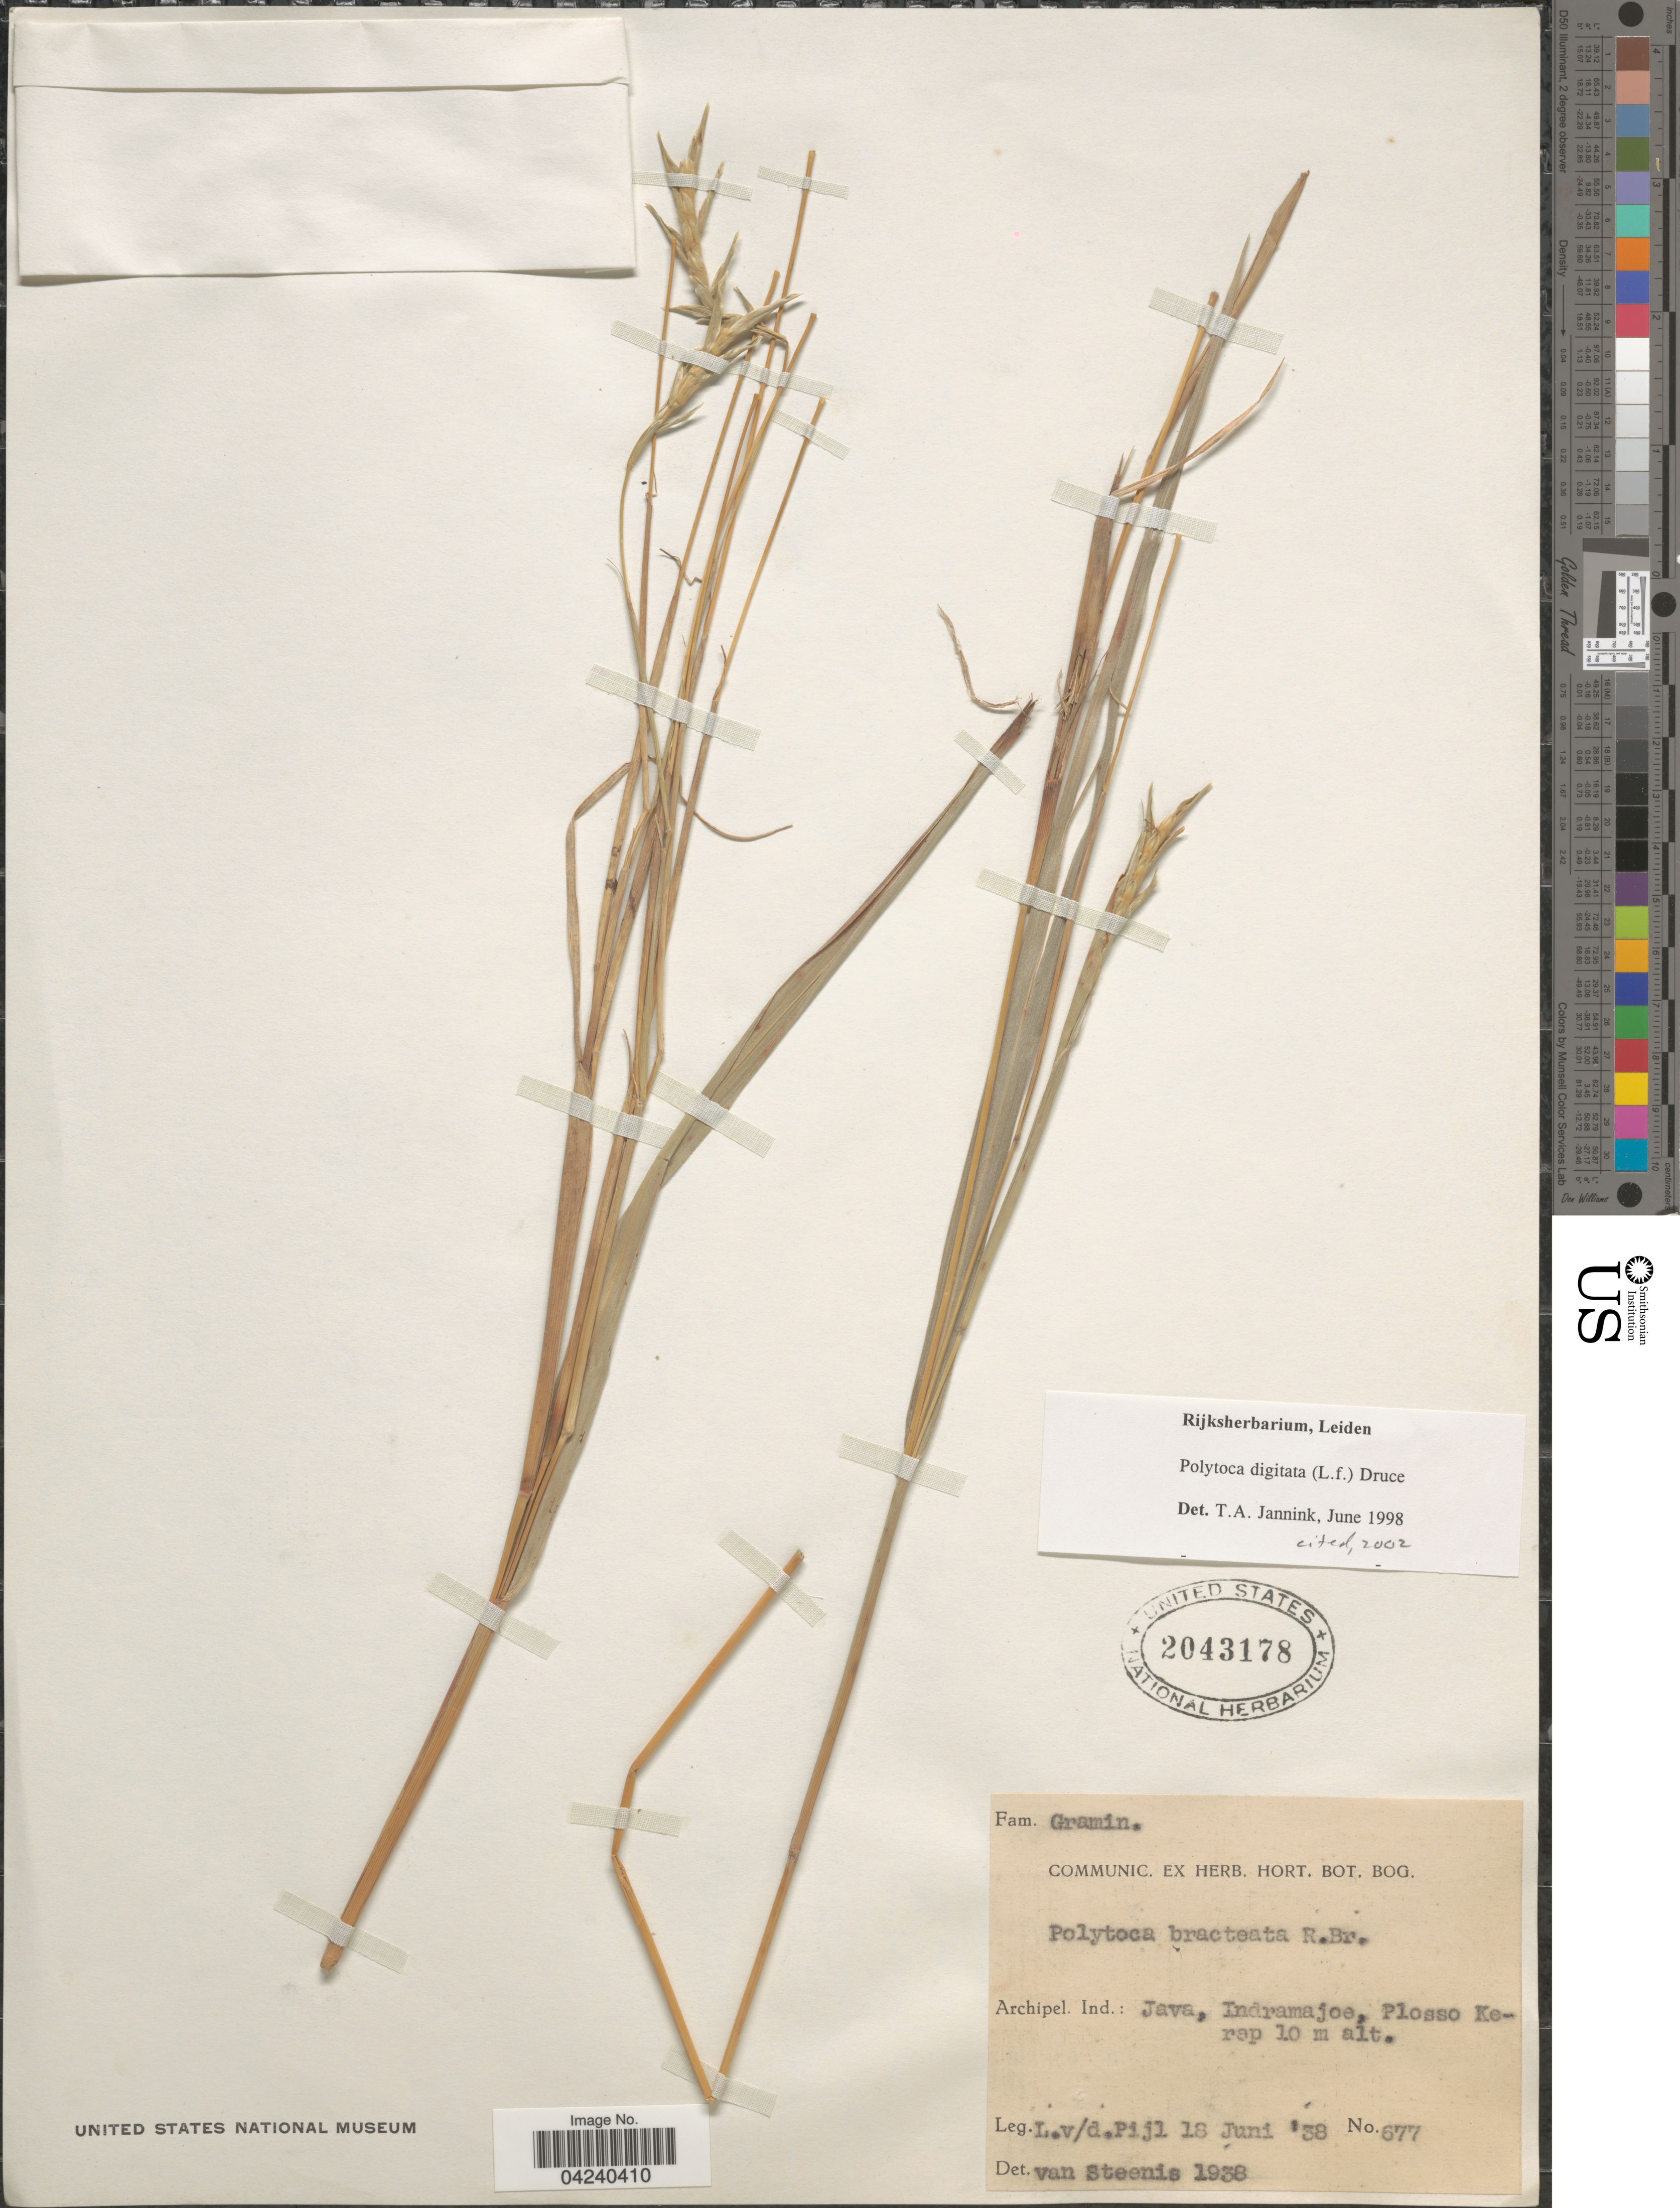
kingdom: Plantae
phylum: Tracheophyta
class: Liliopsida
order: Poales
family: Poaceae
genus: Polytoca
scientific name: Polytoca digitata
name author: (L. f.) Druce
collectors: L. Pijl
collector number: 677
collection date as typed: Transcribed d/m/y: 18/6/38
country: Indonesia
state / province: Java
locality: Archipel. Ind.: Java, Indramajoe, Plosso Kerap.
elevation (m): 10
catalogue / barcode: US 2043178